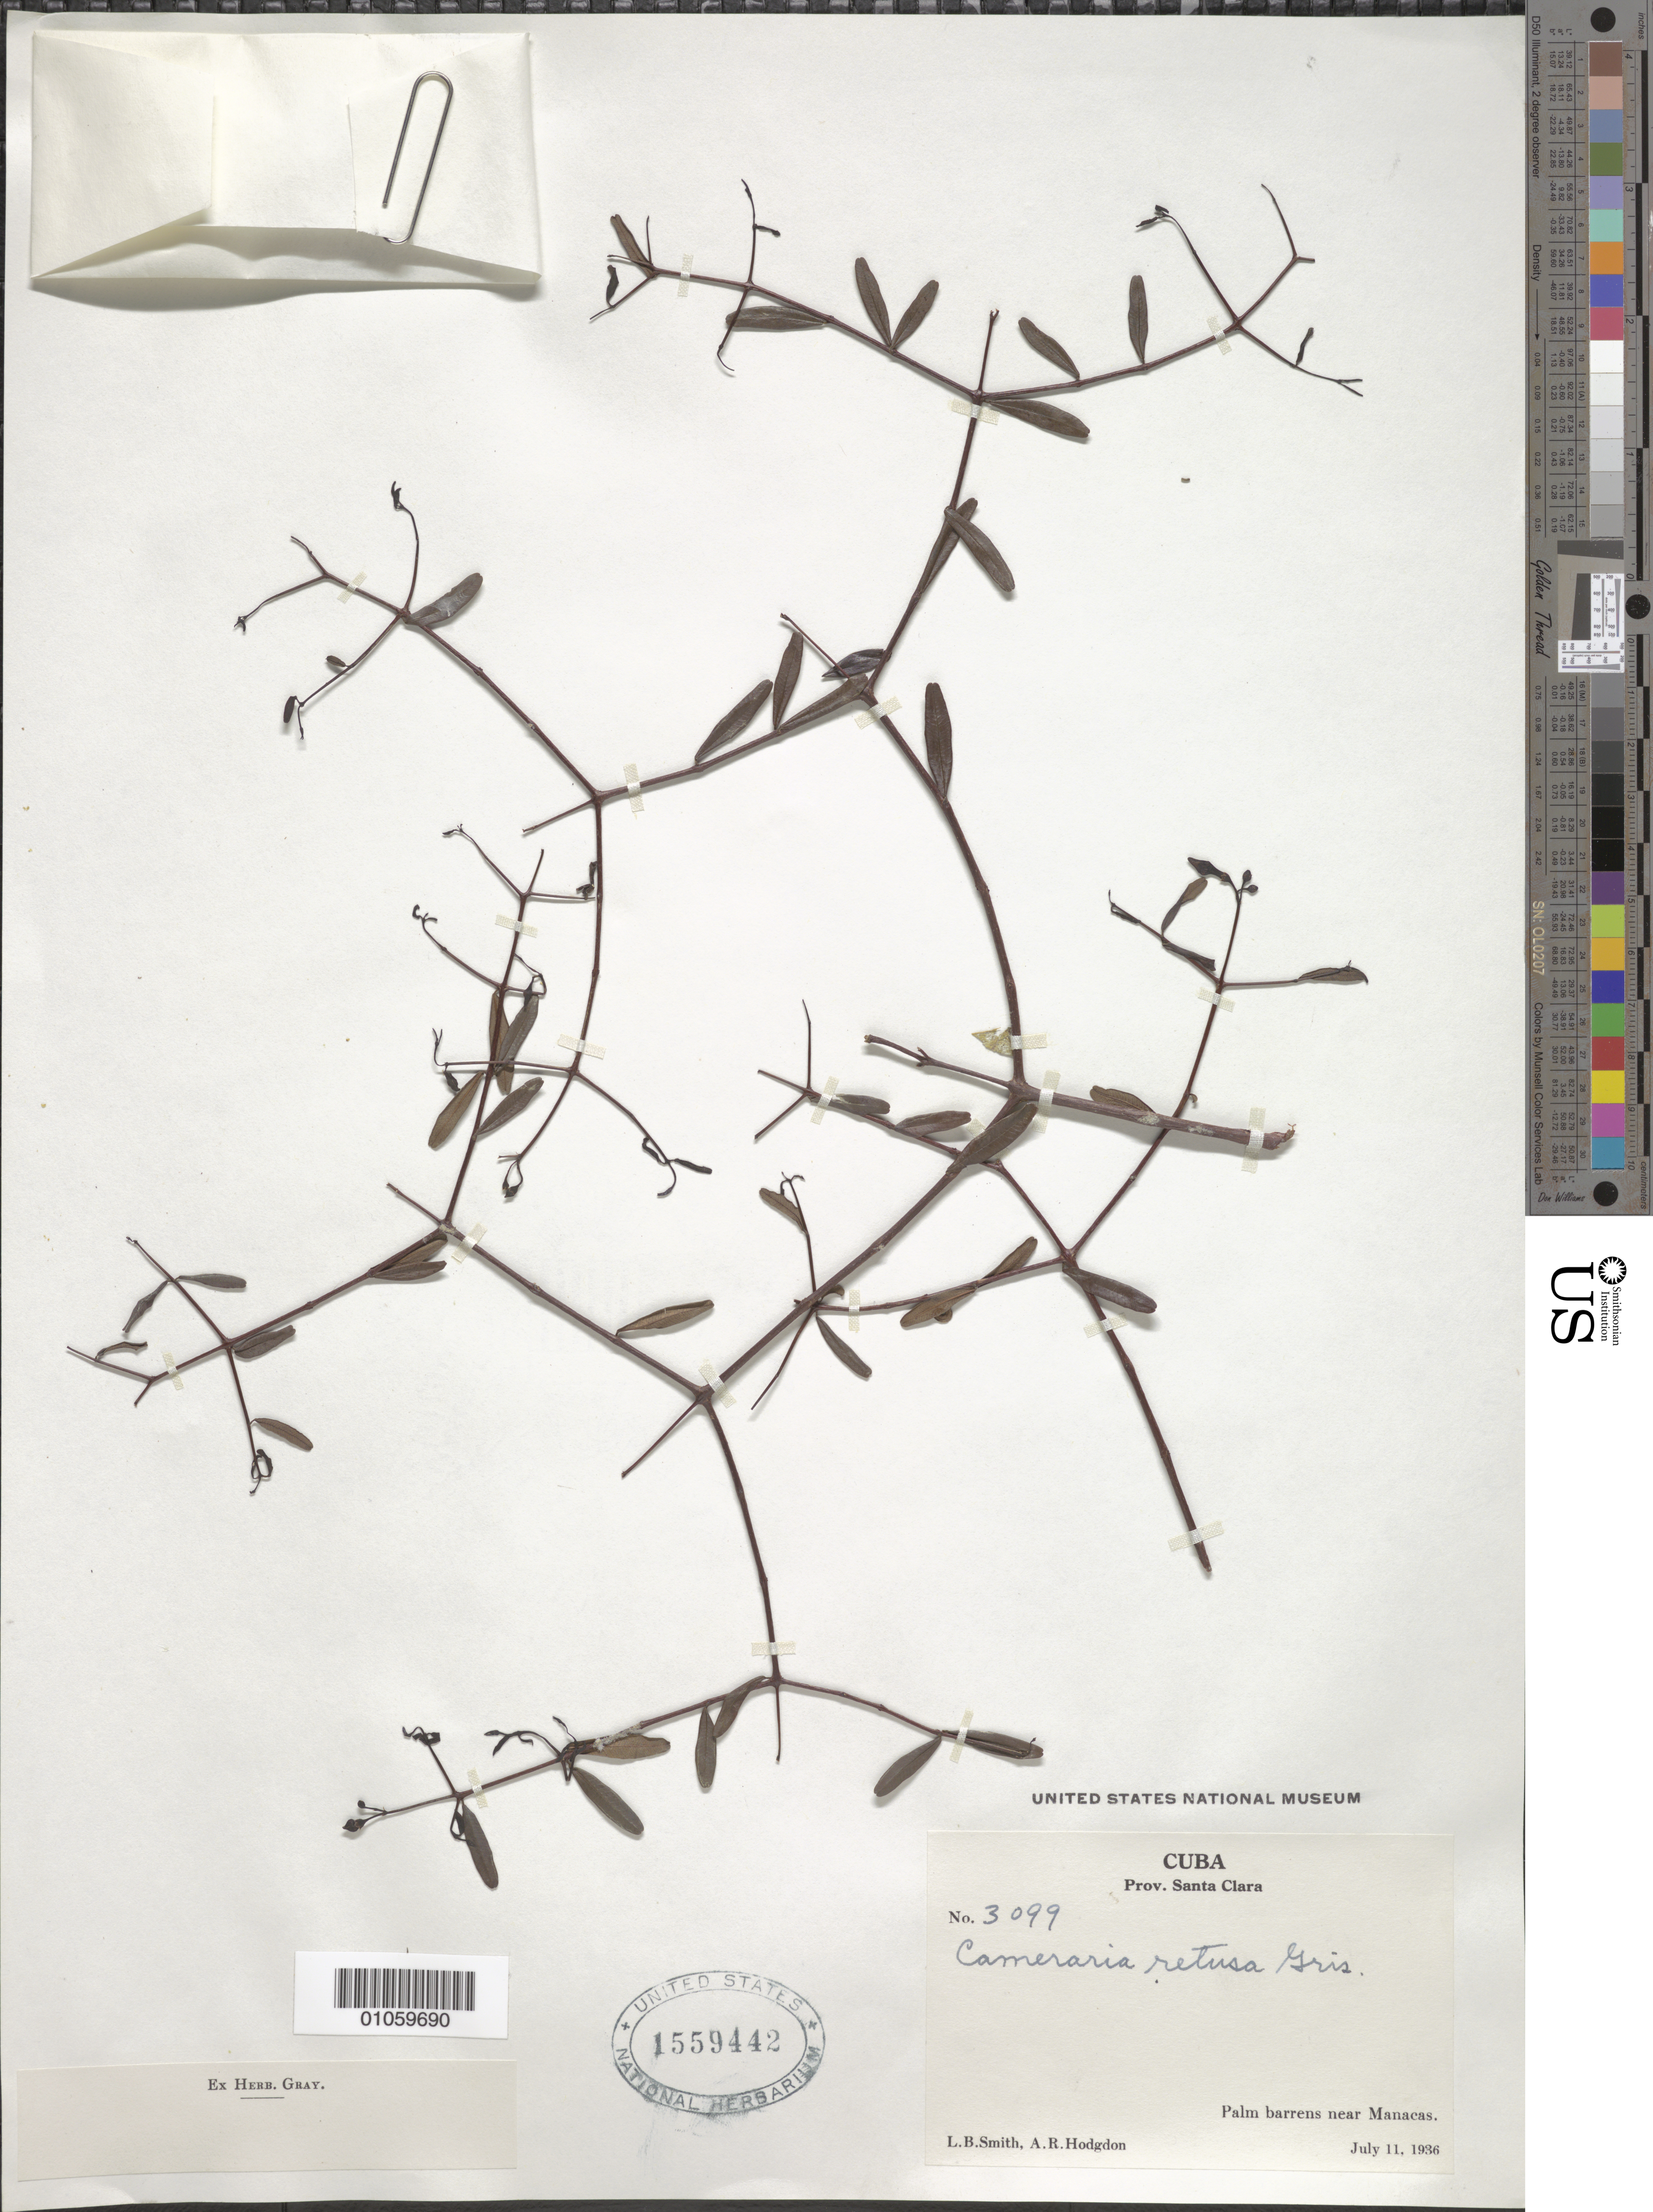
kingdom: Plantae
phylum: Tracheophyta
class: Magnoliopsida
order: Gentianales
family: Apocynaceae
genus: Cameraria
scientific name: Cameraria retusa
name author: Griseb.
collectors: L. Smith & A. R. Hodgdon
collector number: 3099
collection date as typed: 11 Jul 1936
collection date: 1936-07-11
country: Cuba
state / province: Villa Clara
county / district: Santa Clara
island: Cuba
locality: palm barrens near Manacas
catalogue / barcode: US 1559442